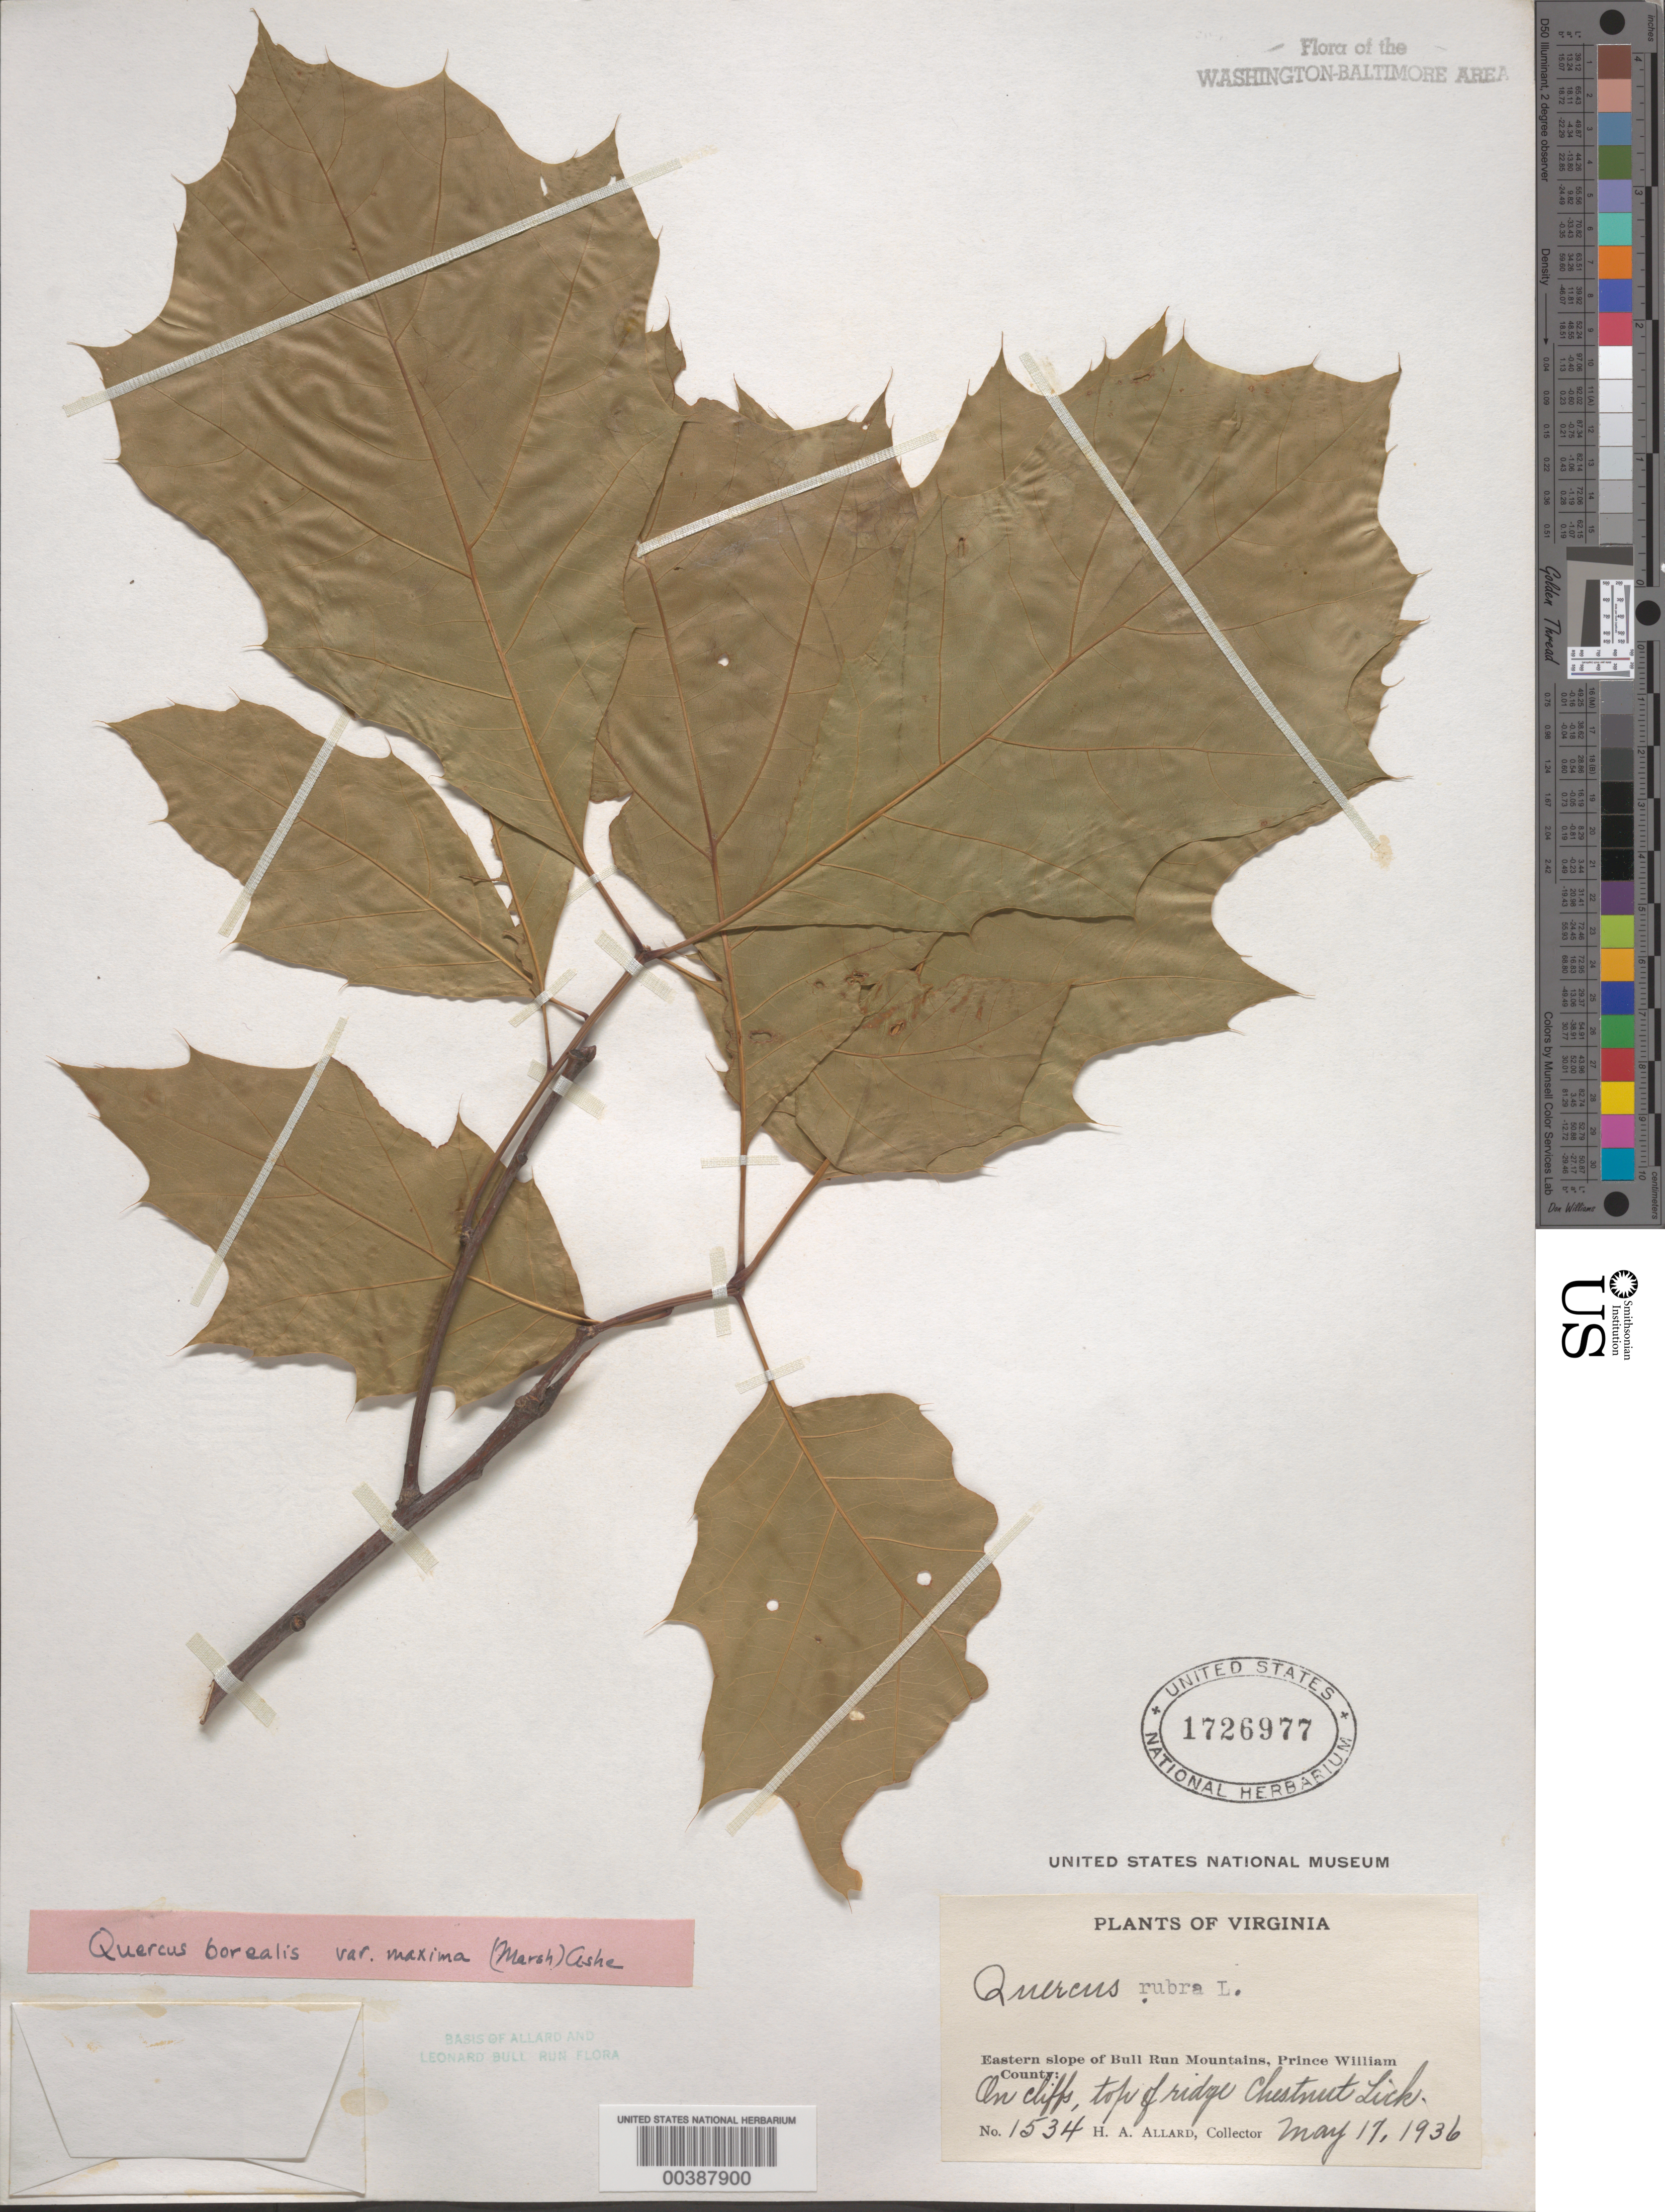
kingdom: Plantae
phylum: Tracheophyta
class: Magnoliopsida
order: Fagales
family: Fagaceae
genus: Quercus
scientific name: Quercus rubra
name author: L.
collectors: H. A. Allard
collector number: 1534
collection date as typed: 17 May 1936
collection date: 1936-05-17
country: United States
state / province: Virginia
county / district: Prince William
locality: Chestnut Lick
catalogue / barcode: US 1726977